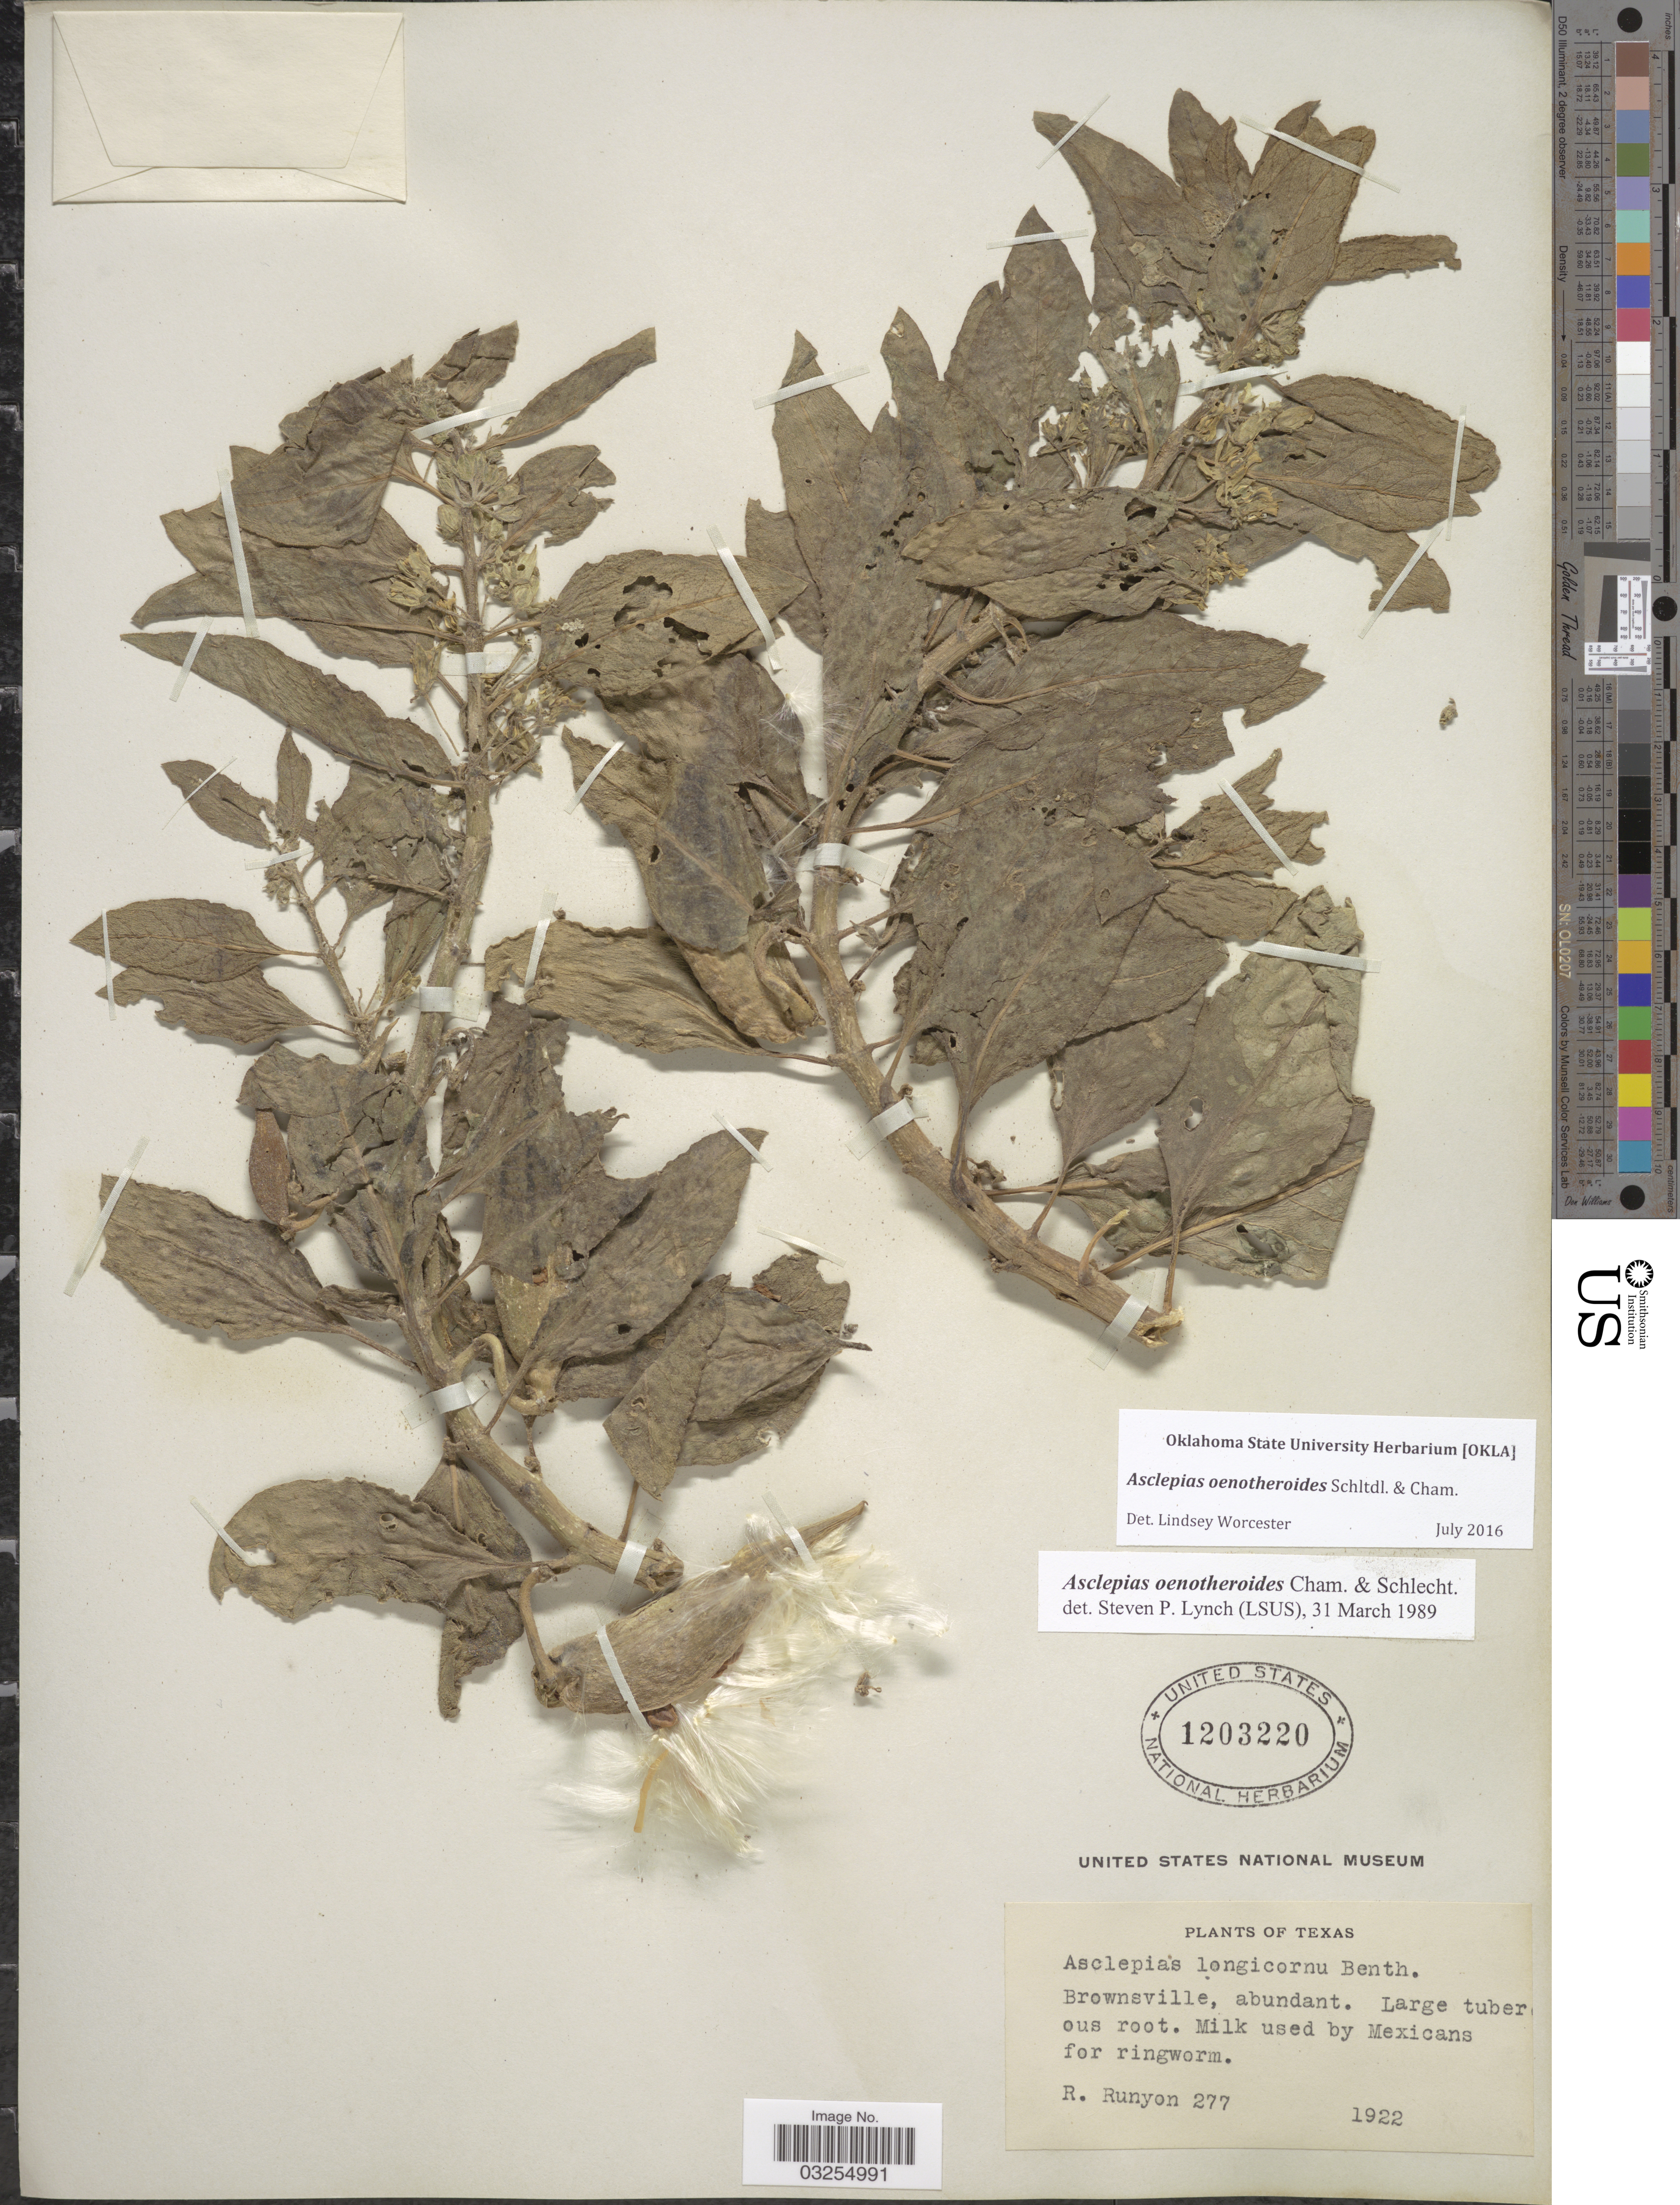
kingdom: Plantae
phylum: Tracheophyta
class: Magnoliopsida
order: Gentianales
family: Apocynaceae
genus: Asclepias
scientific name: Asclepias oenotheroides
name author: Schltdl. & Cham.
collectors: R. Runyon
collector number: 277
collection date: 1922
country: United States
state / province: Texas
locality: Brownsville.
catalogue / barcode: US 1203220